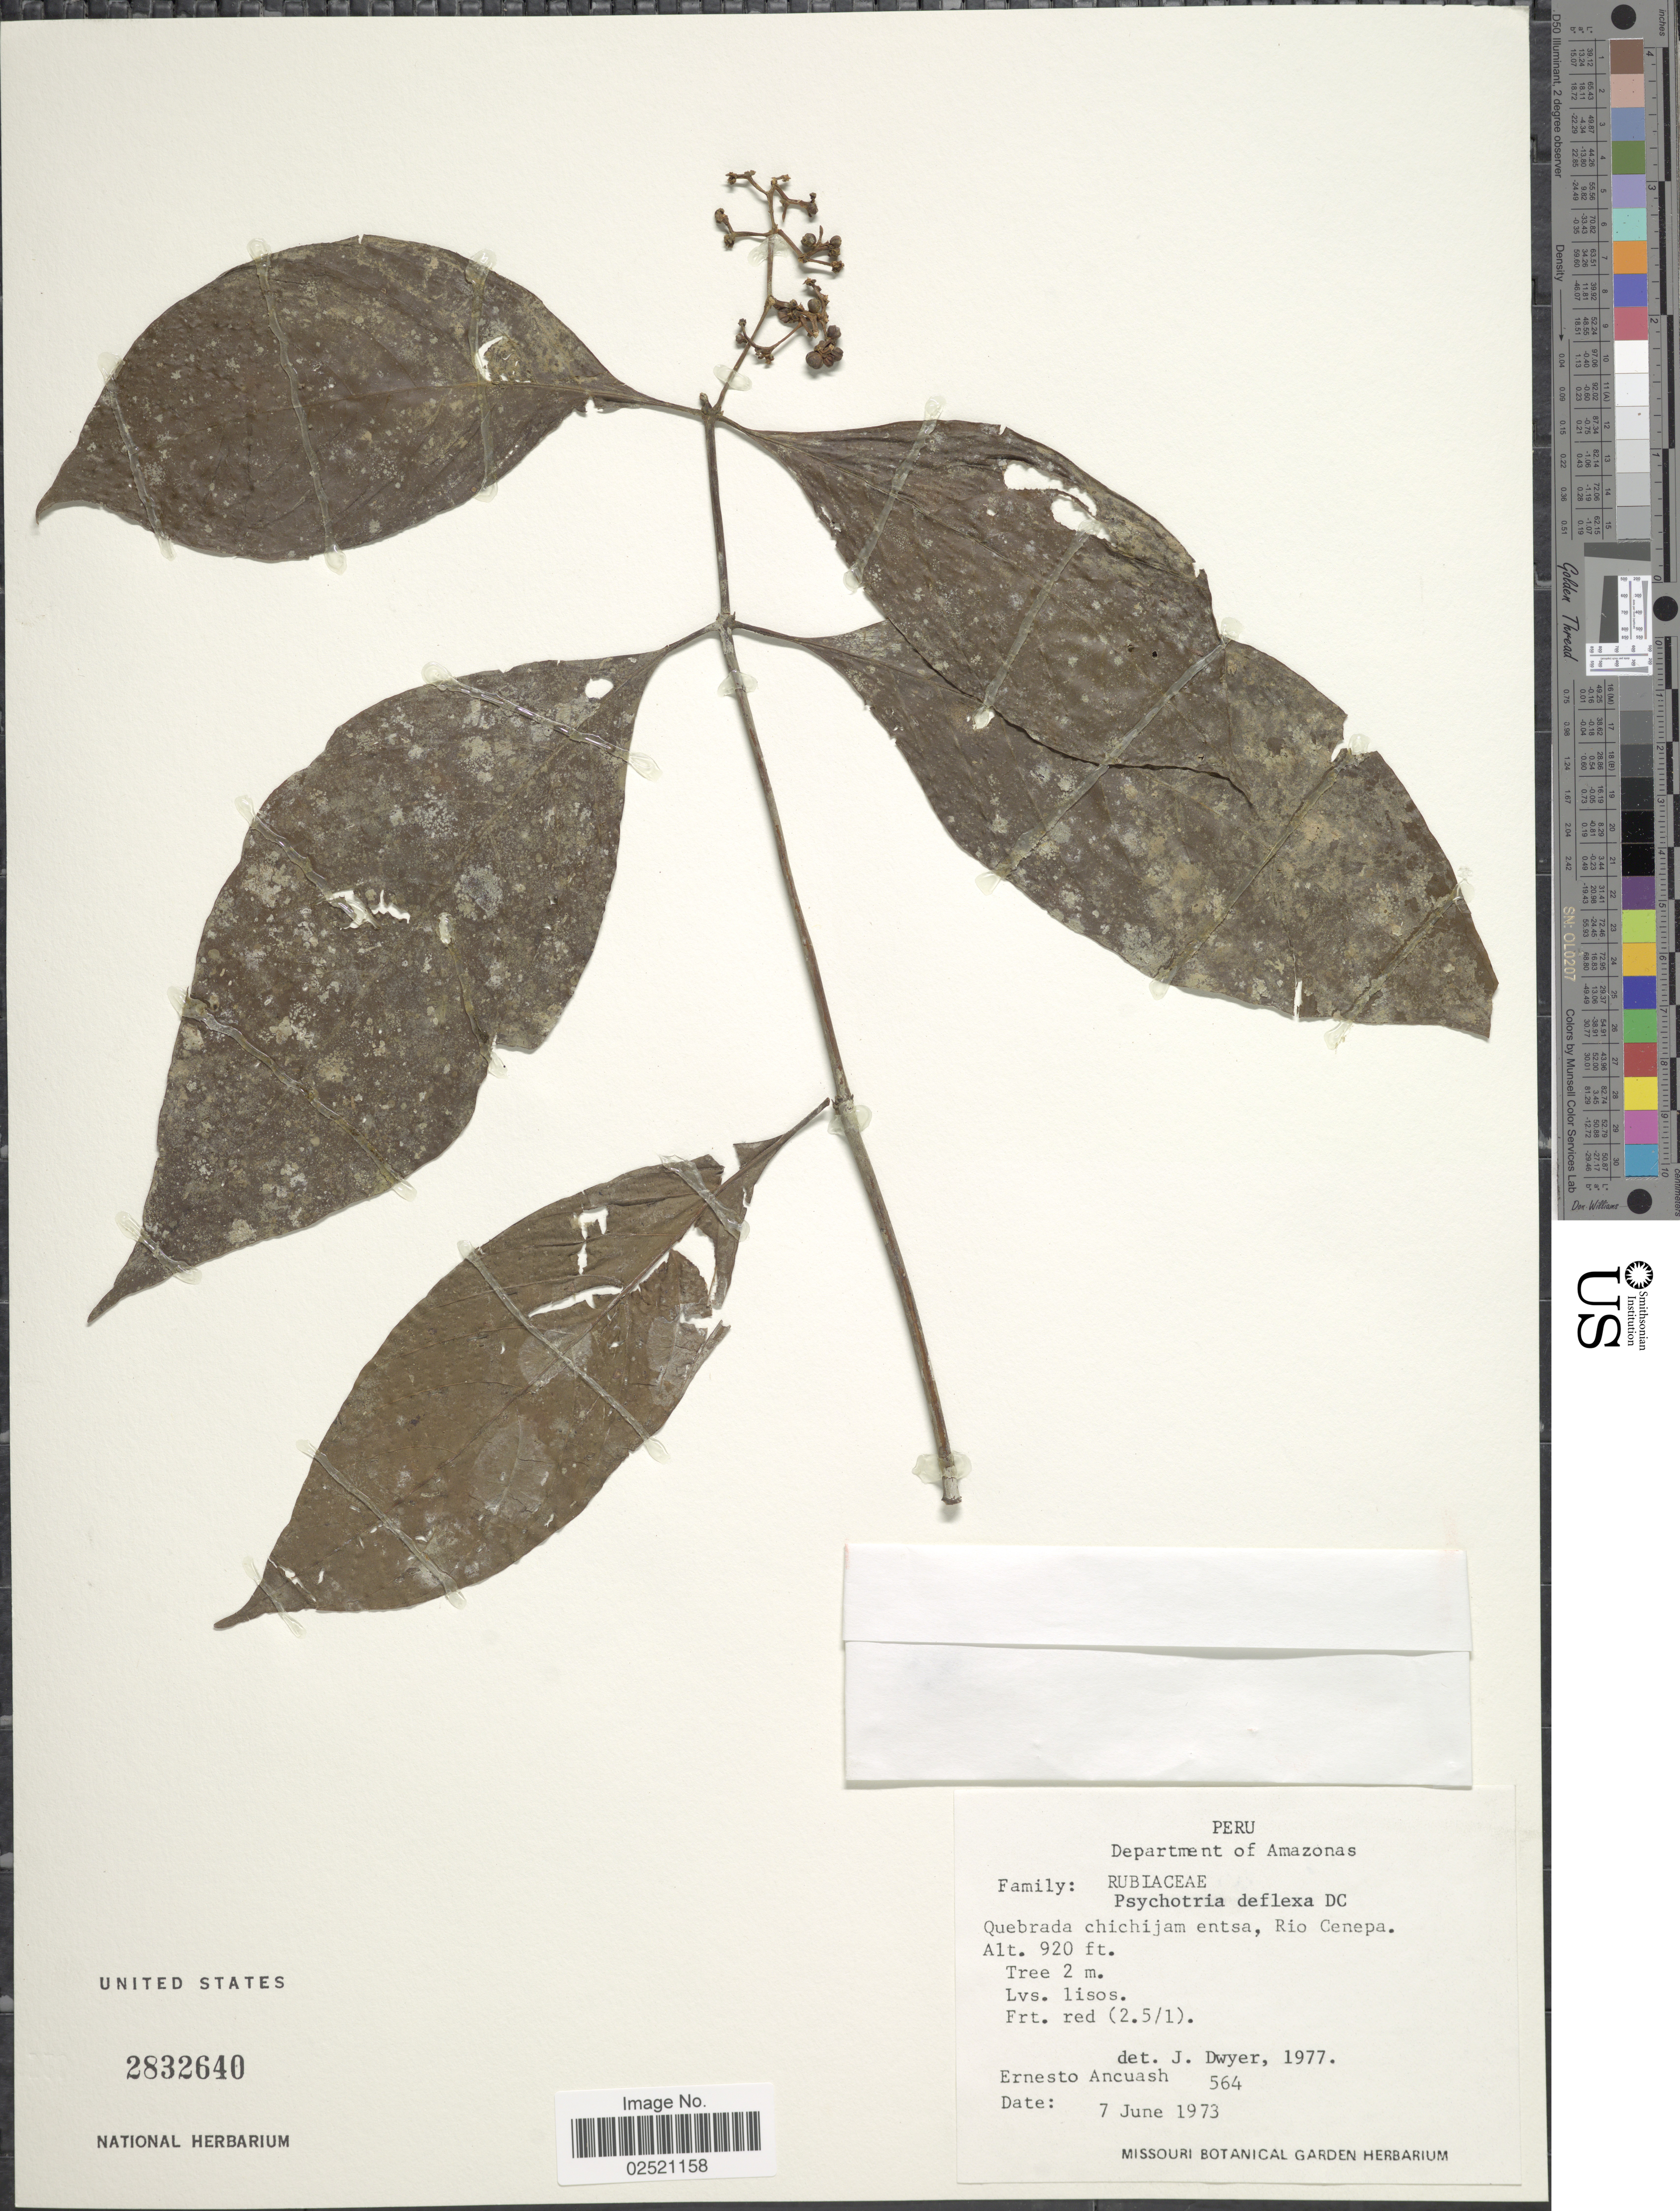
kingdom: Plantae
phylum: Tracheophyta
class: Magnoliopsida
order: Gentianales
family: Rubiaceae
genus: Psychotria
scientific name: Psychotria deflexa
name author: DC.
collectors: E. Ancuash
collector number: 564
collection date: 1973-06-07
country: Peru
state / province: Amazonas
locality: Quebrada chichijam entsa, Rio Cenepa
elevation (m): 280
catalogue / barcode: US 2832640